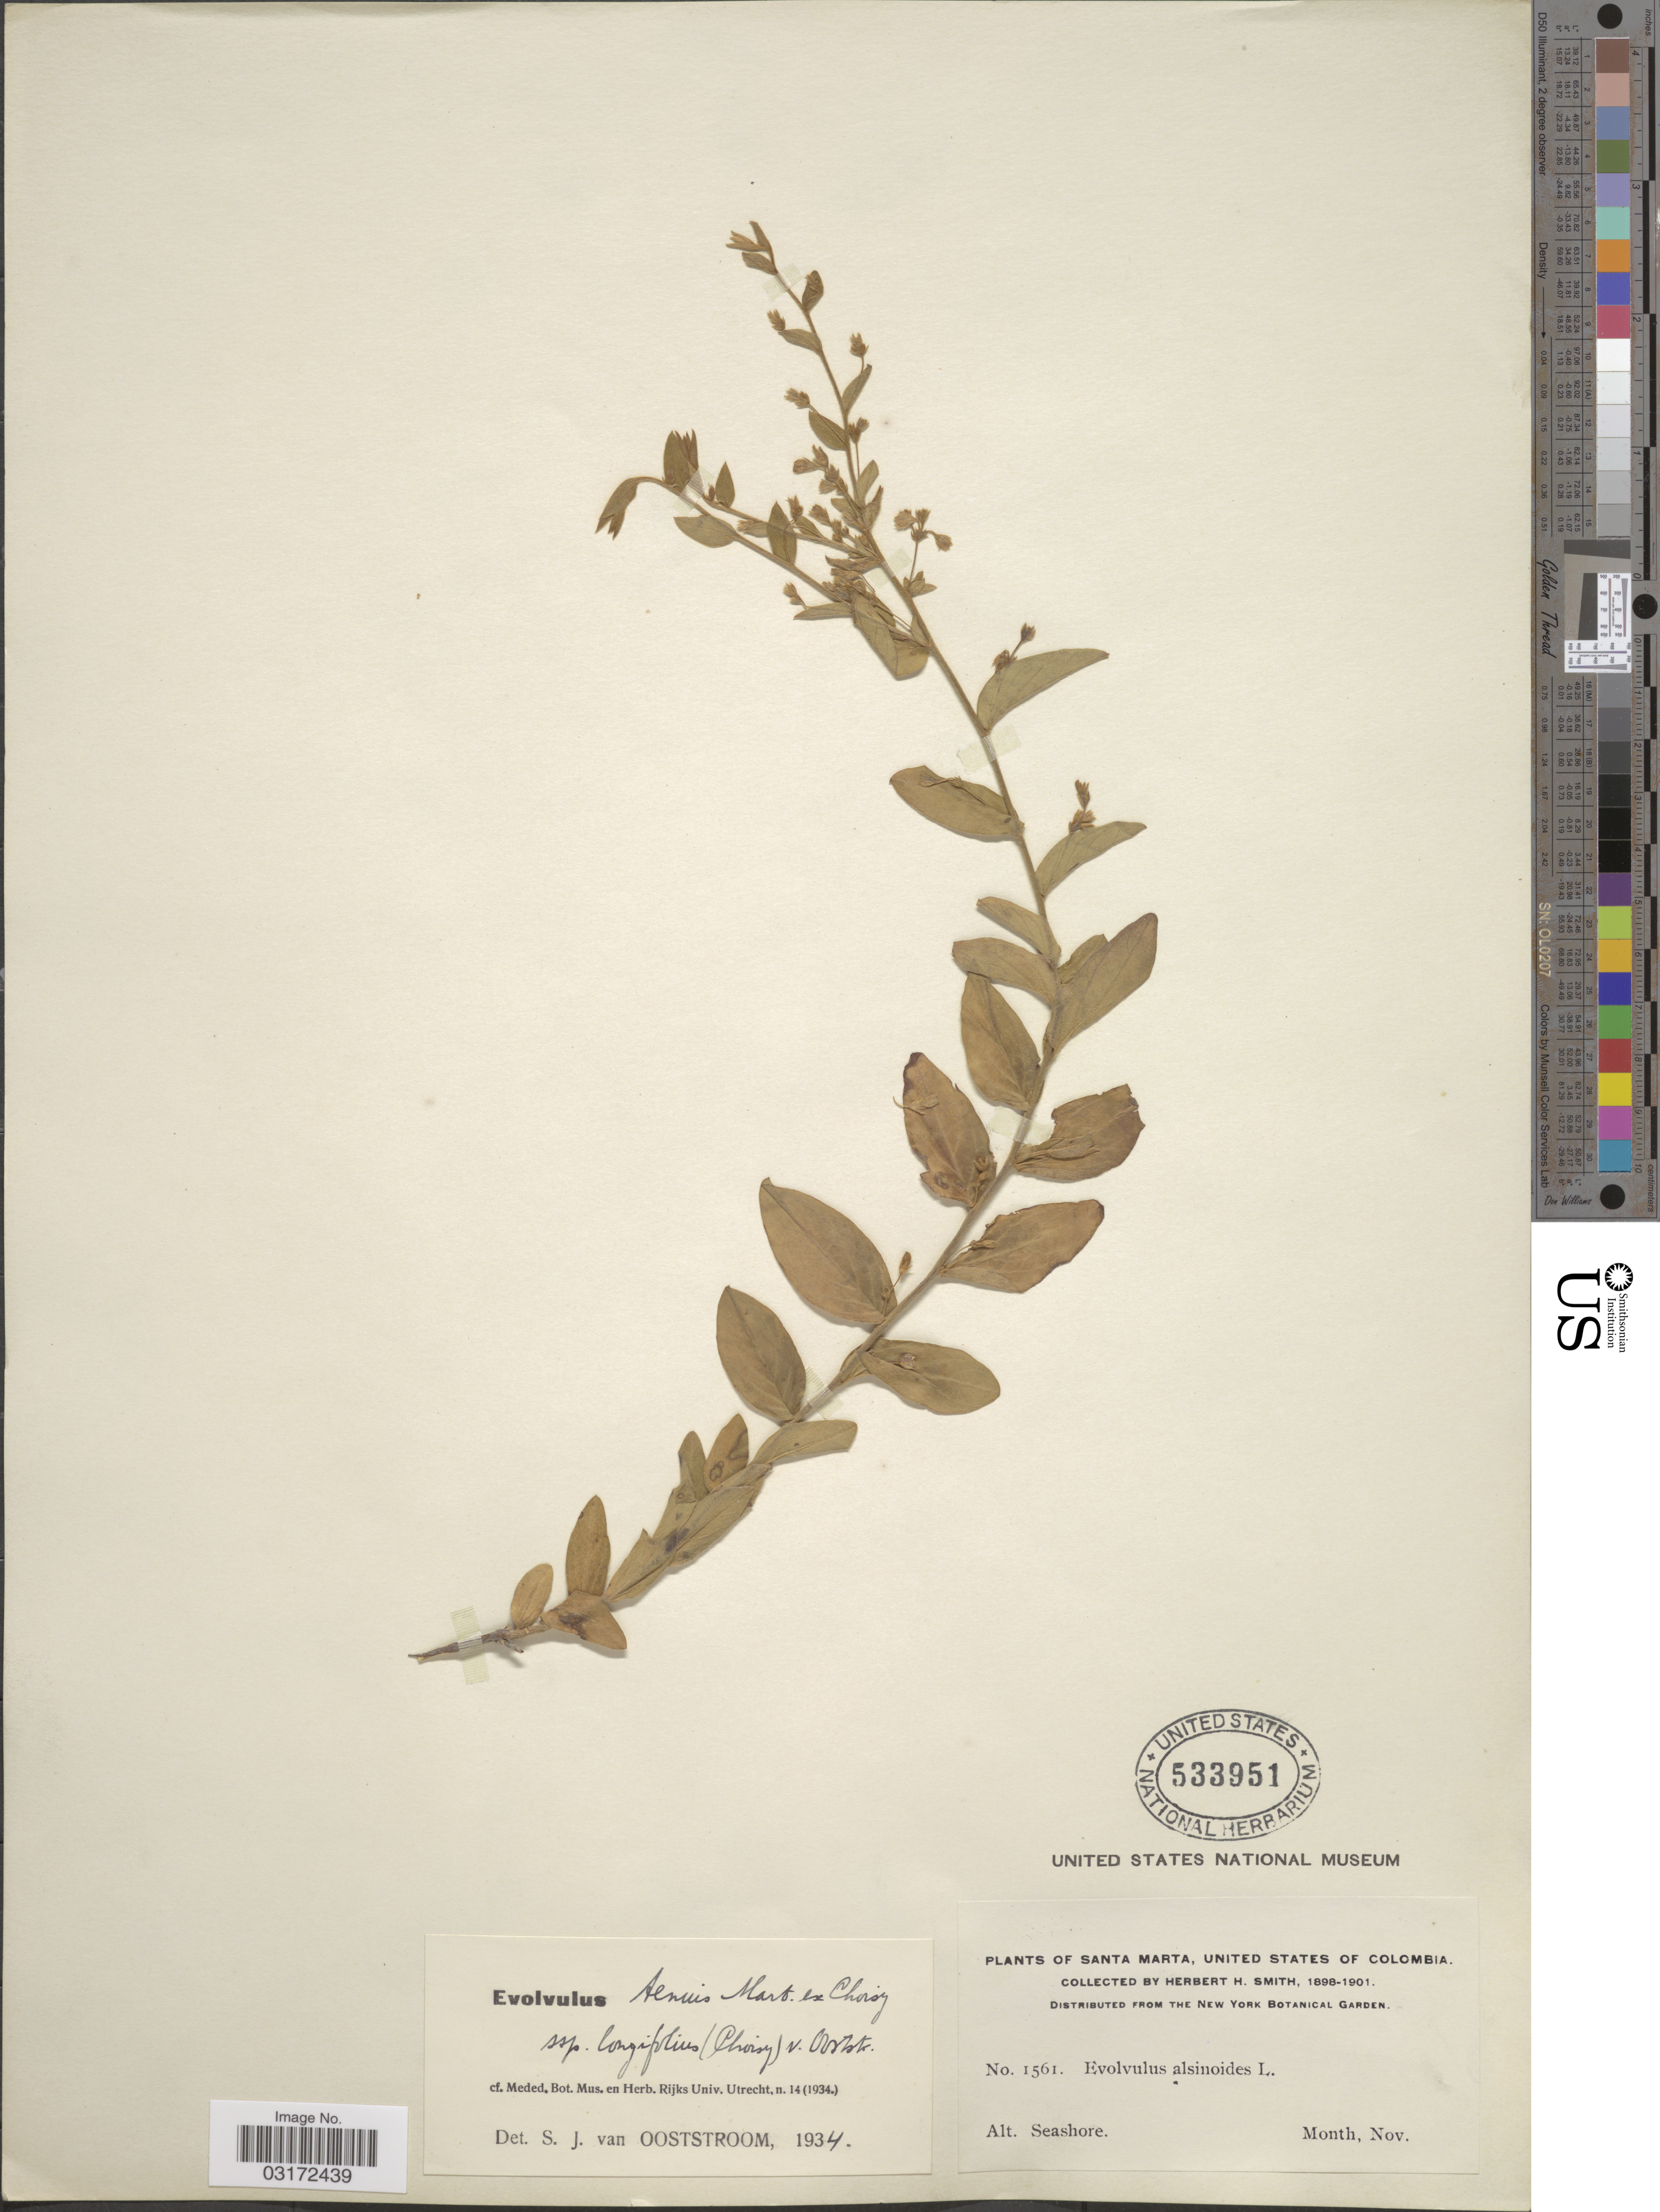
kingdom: Plantae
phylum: Tracheophyta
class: Magnoliopsida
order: Solanales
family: Convolvulaceae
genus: Evolvulus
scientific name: Evolvulus tenuis subsp. longifolius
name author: Mart. ex Choisy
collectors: Herbert H. Smith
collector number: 1561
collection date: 1898-11/1901-11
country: Colombia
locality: Santa Marta, United States of Colombia.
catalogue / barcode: US 533951